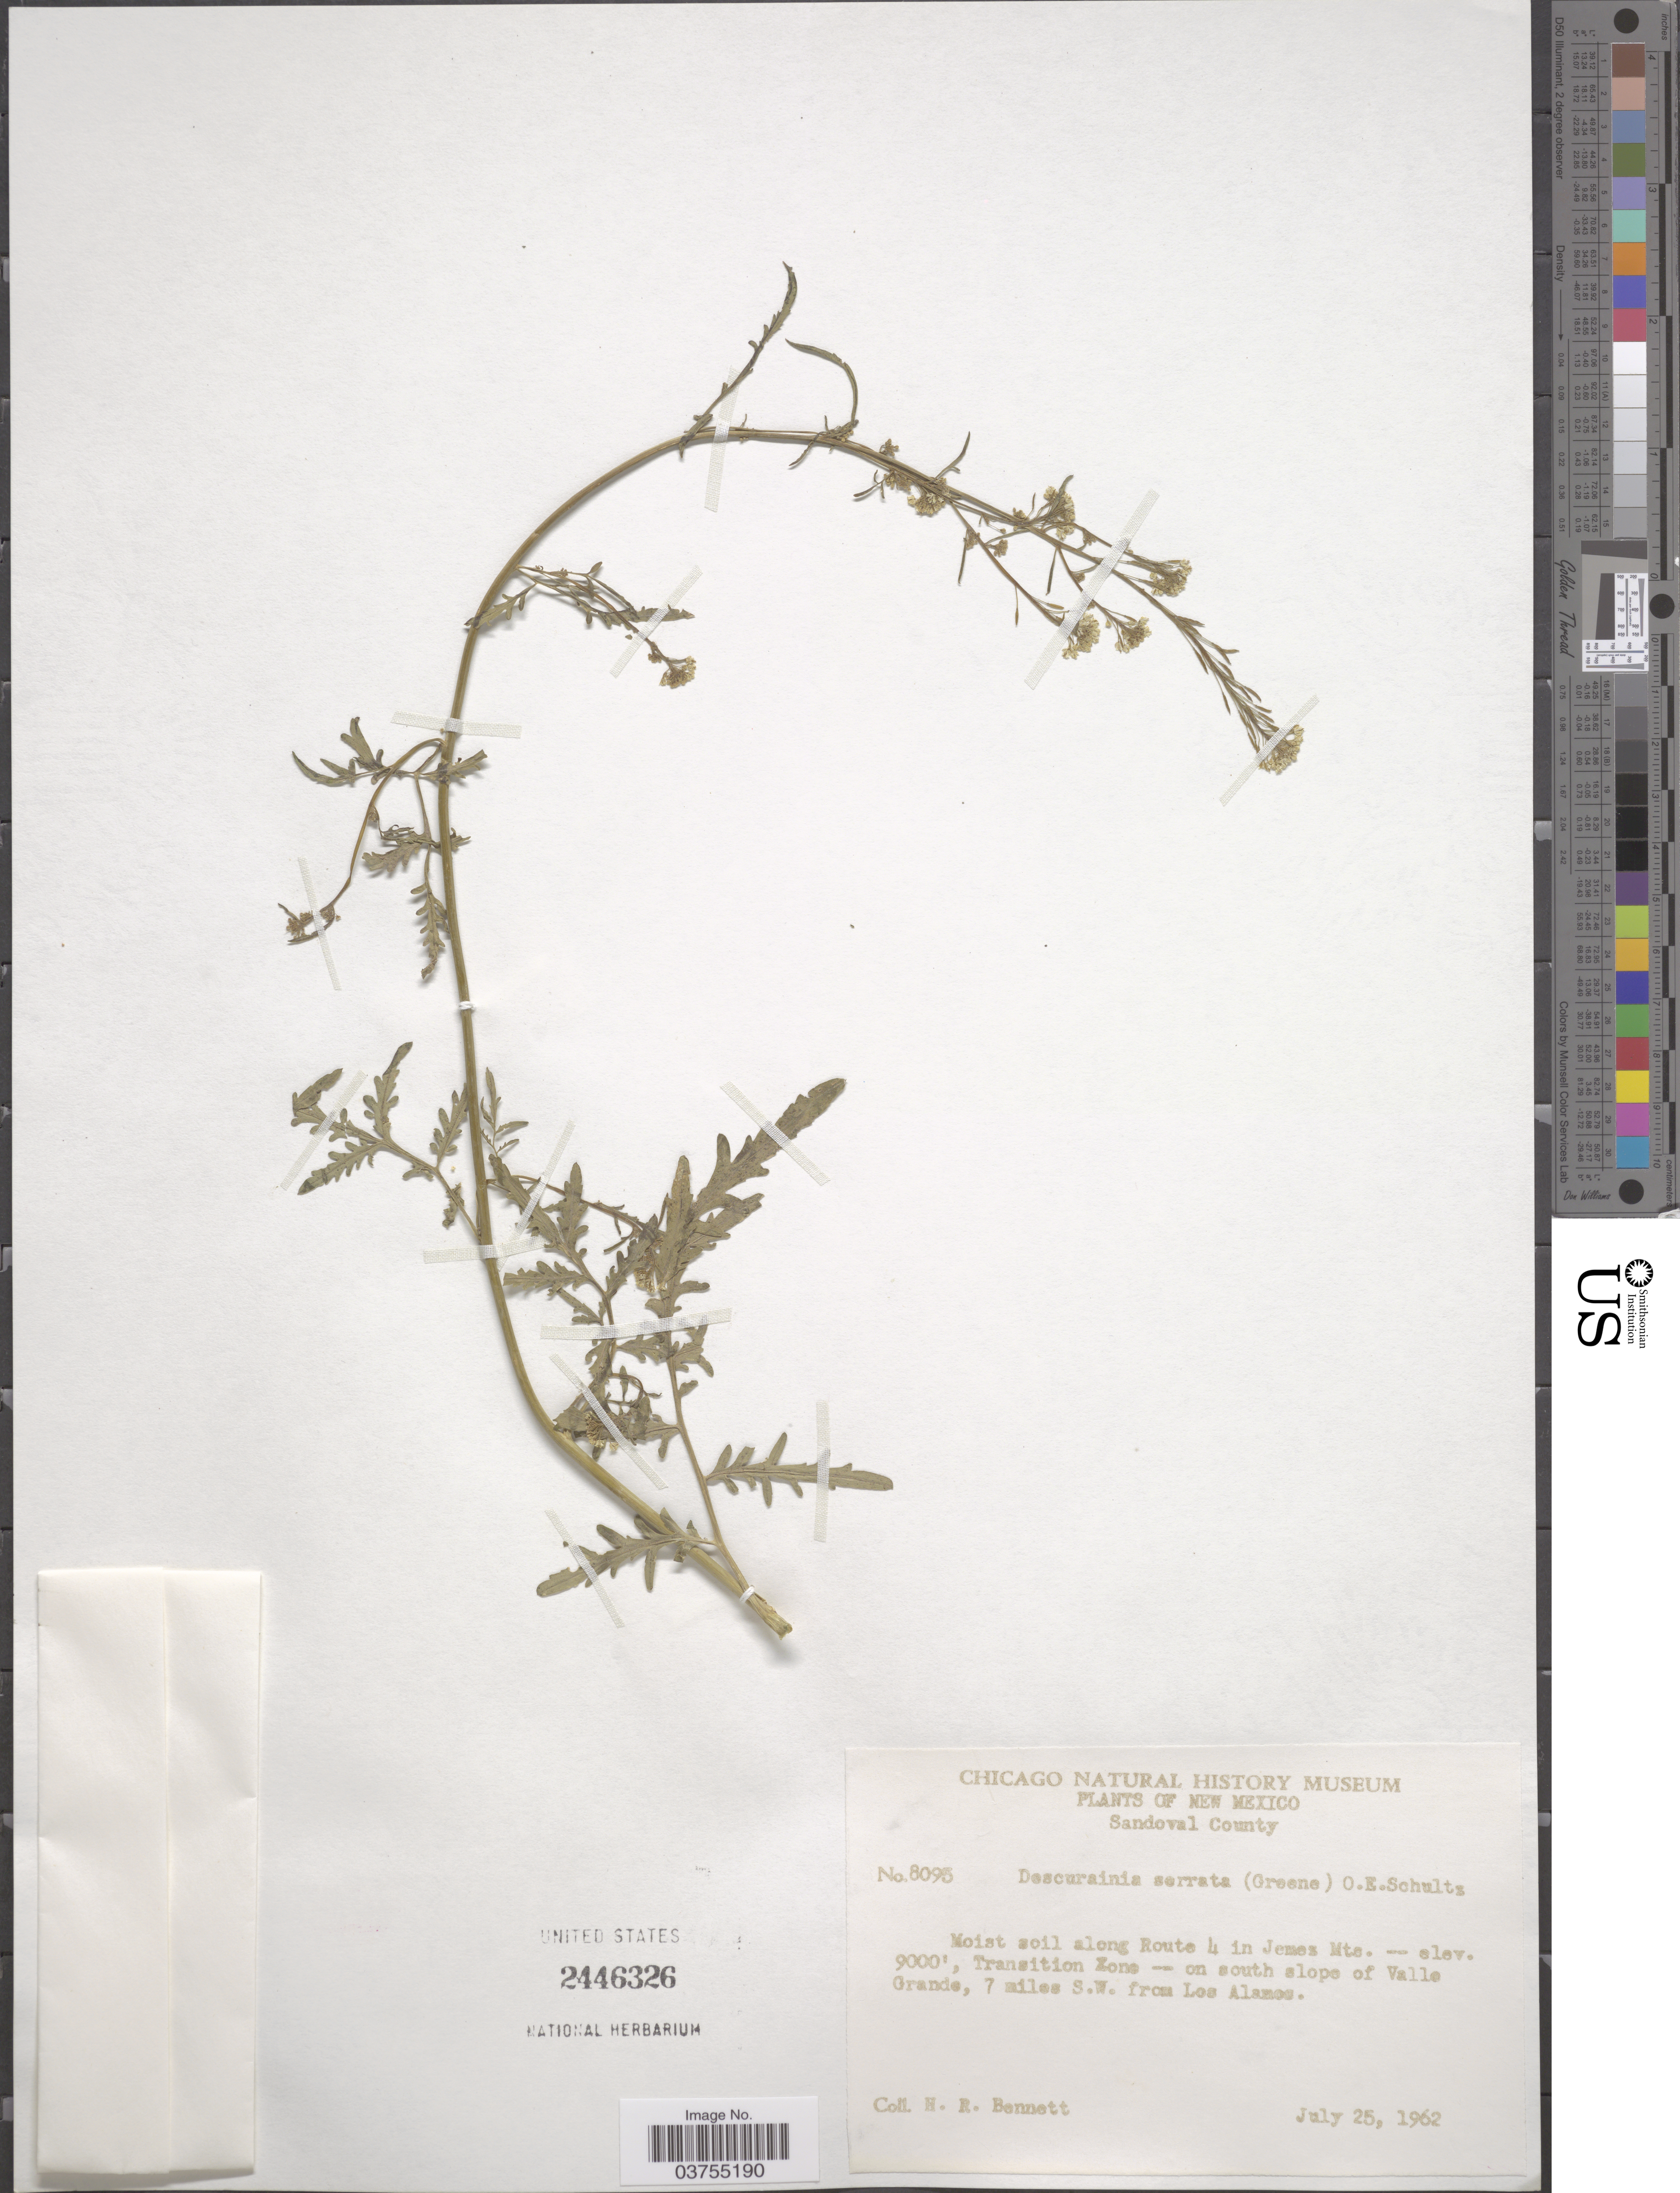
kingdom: Plantae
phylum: Tracheophyta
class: Magnoliopsida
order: Brassicales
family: Brassicaceae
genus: Descurainia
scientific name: Descurainia serrata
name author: (Greene & C.A. Mey.) O.E. Schulz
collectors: H. R. Bennett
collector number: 8095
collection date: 1962-07-25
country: United States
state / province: New Mexico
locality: Sandoval County. Moist soil along Route 4 in Jemez Mts. Transition Zone - on south slope of Valle Grande, 7 miles S.W. from Los Alamos.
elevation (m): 2743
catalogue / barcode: US 2446326